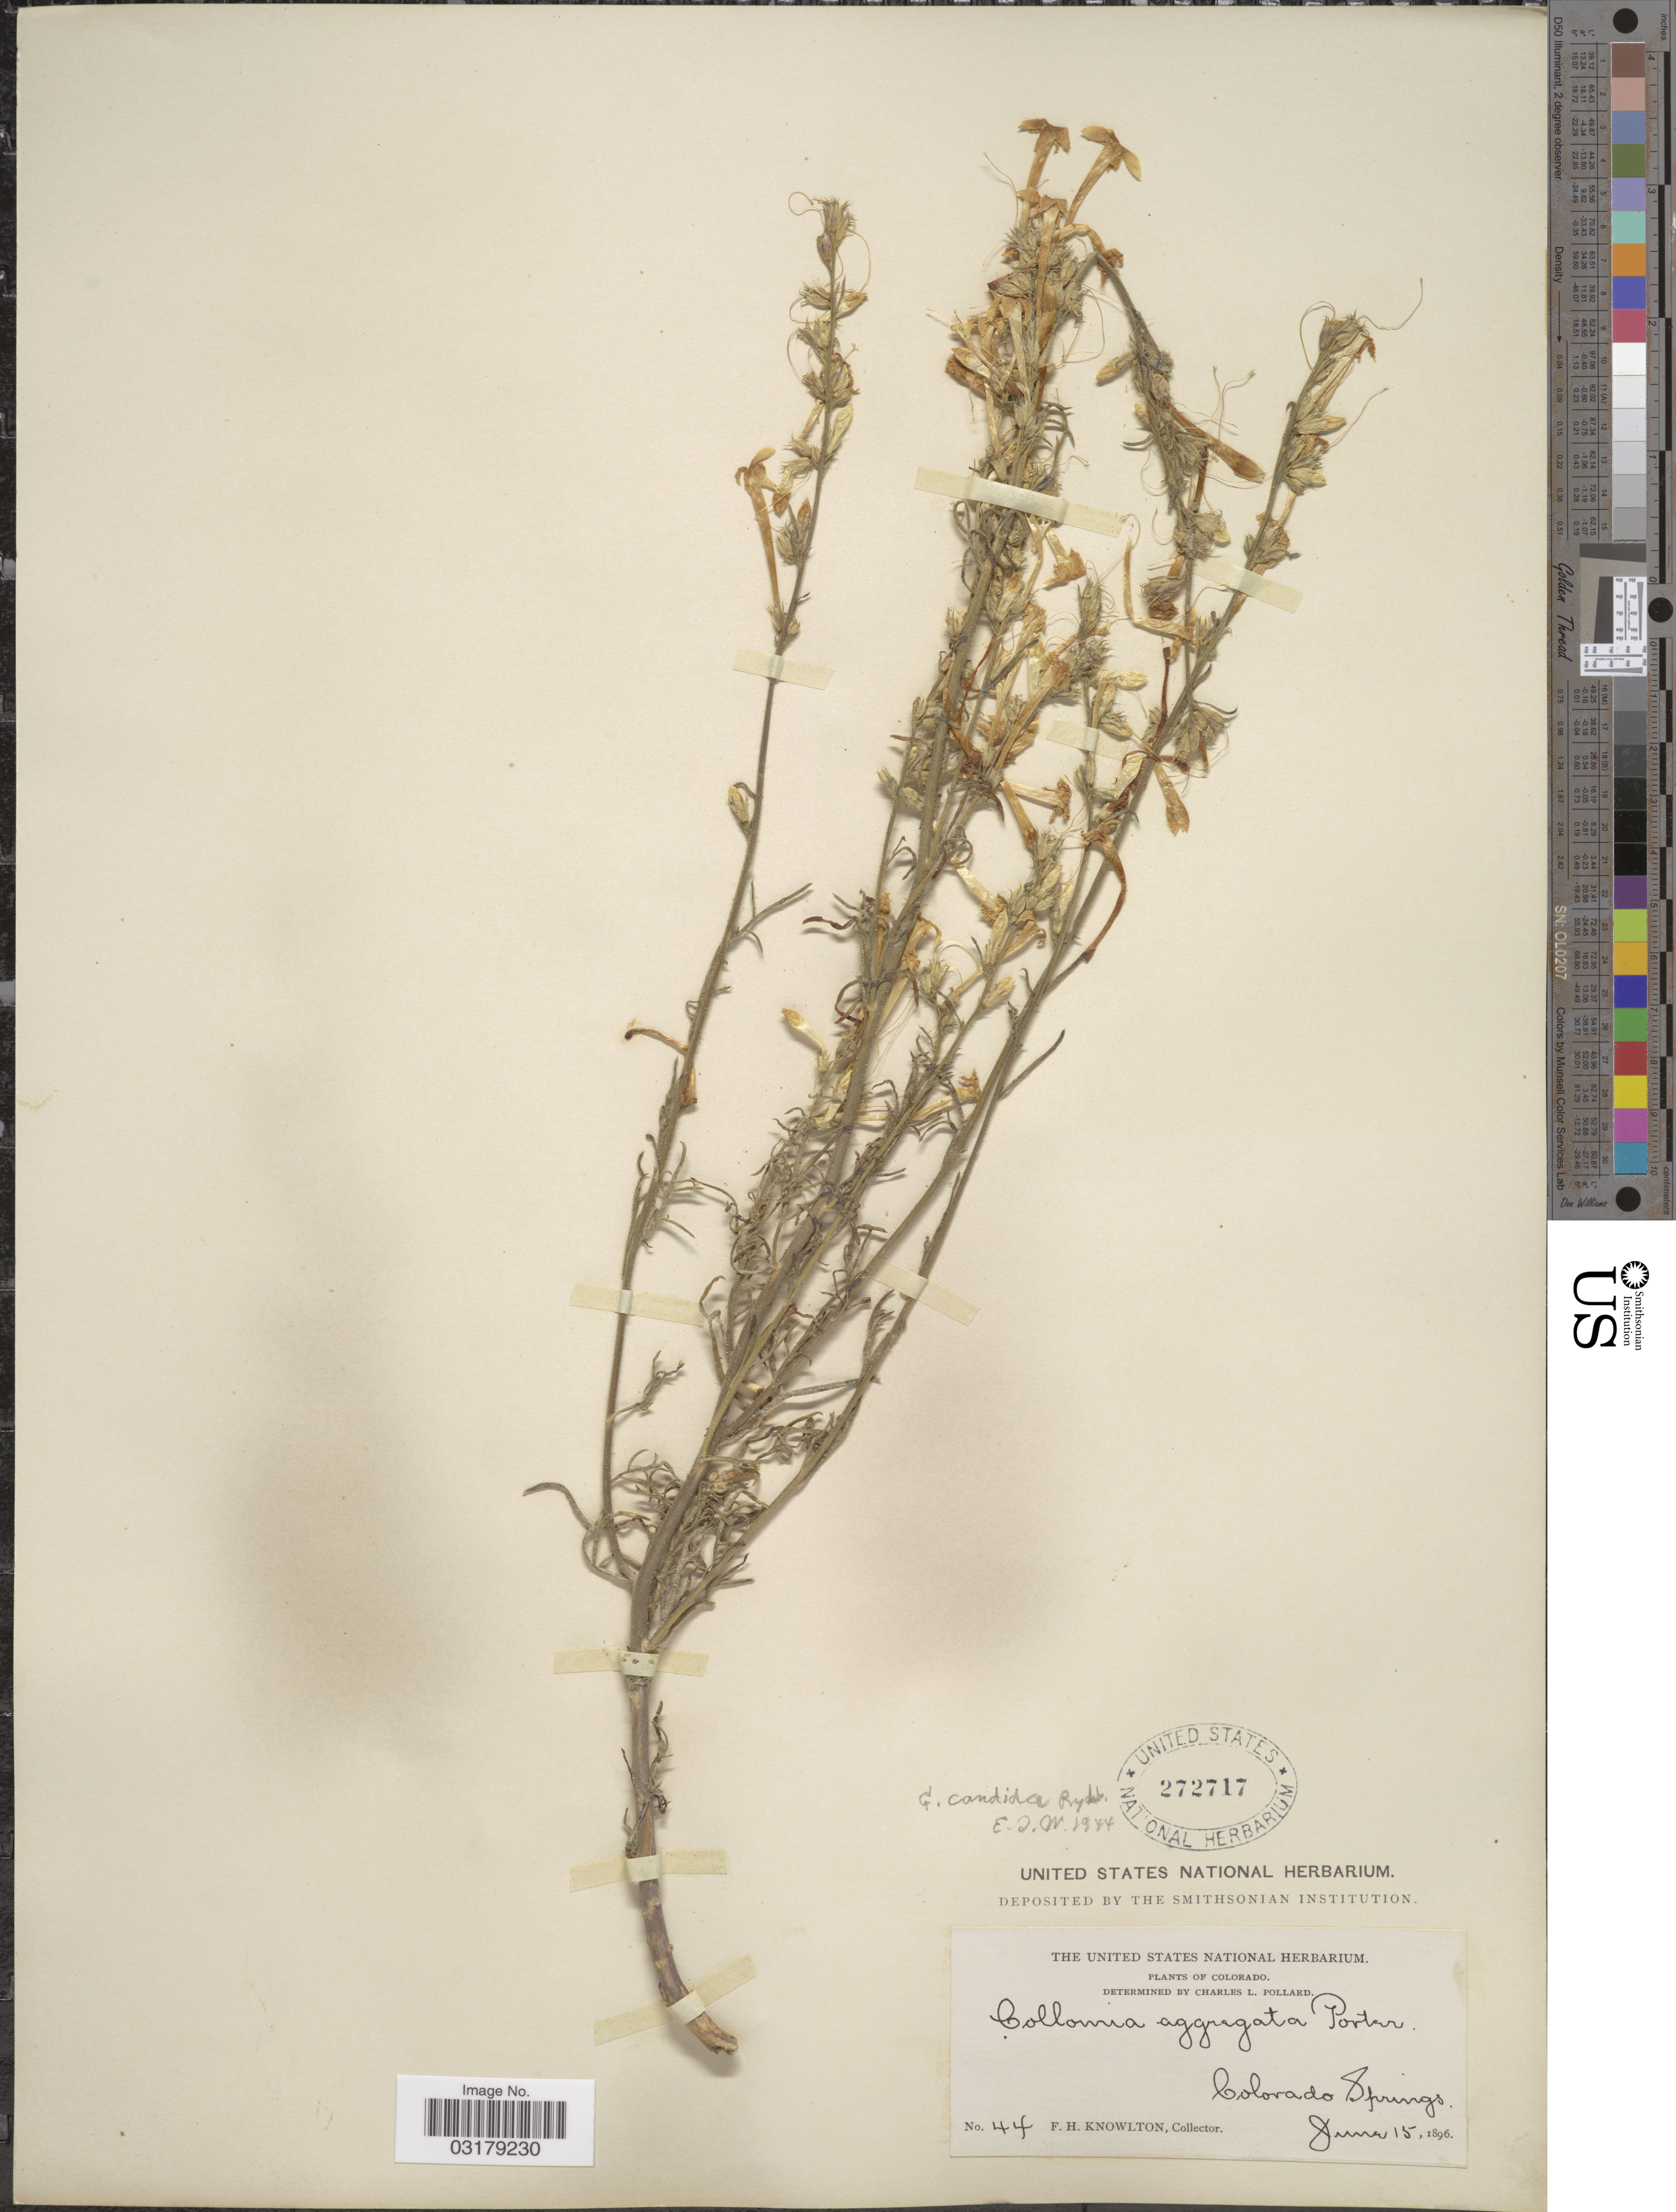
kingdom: Plantae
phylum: Tracheophyta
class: Magnoliopsida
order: Ericales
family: Polemoniaceae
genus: Ipomopsis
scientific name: Ipomopsis aggregata subsp. candida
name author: (Rydb.) V.E. Grant & A.D. Grant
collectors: F. H. Knowlton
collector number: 44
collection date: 1896-06-15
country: United States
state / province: Colorado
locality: Colorado Springs.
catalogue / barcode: US 272717